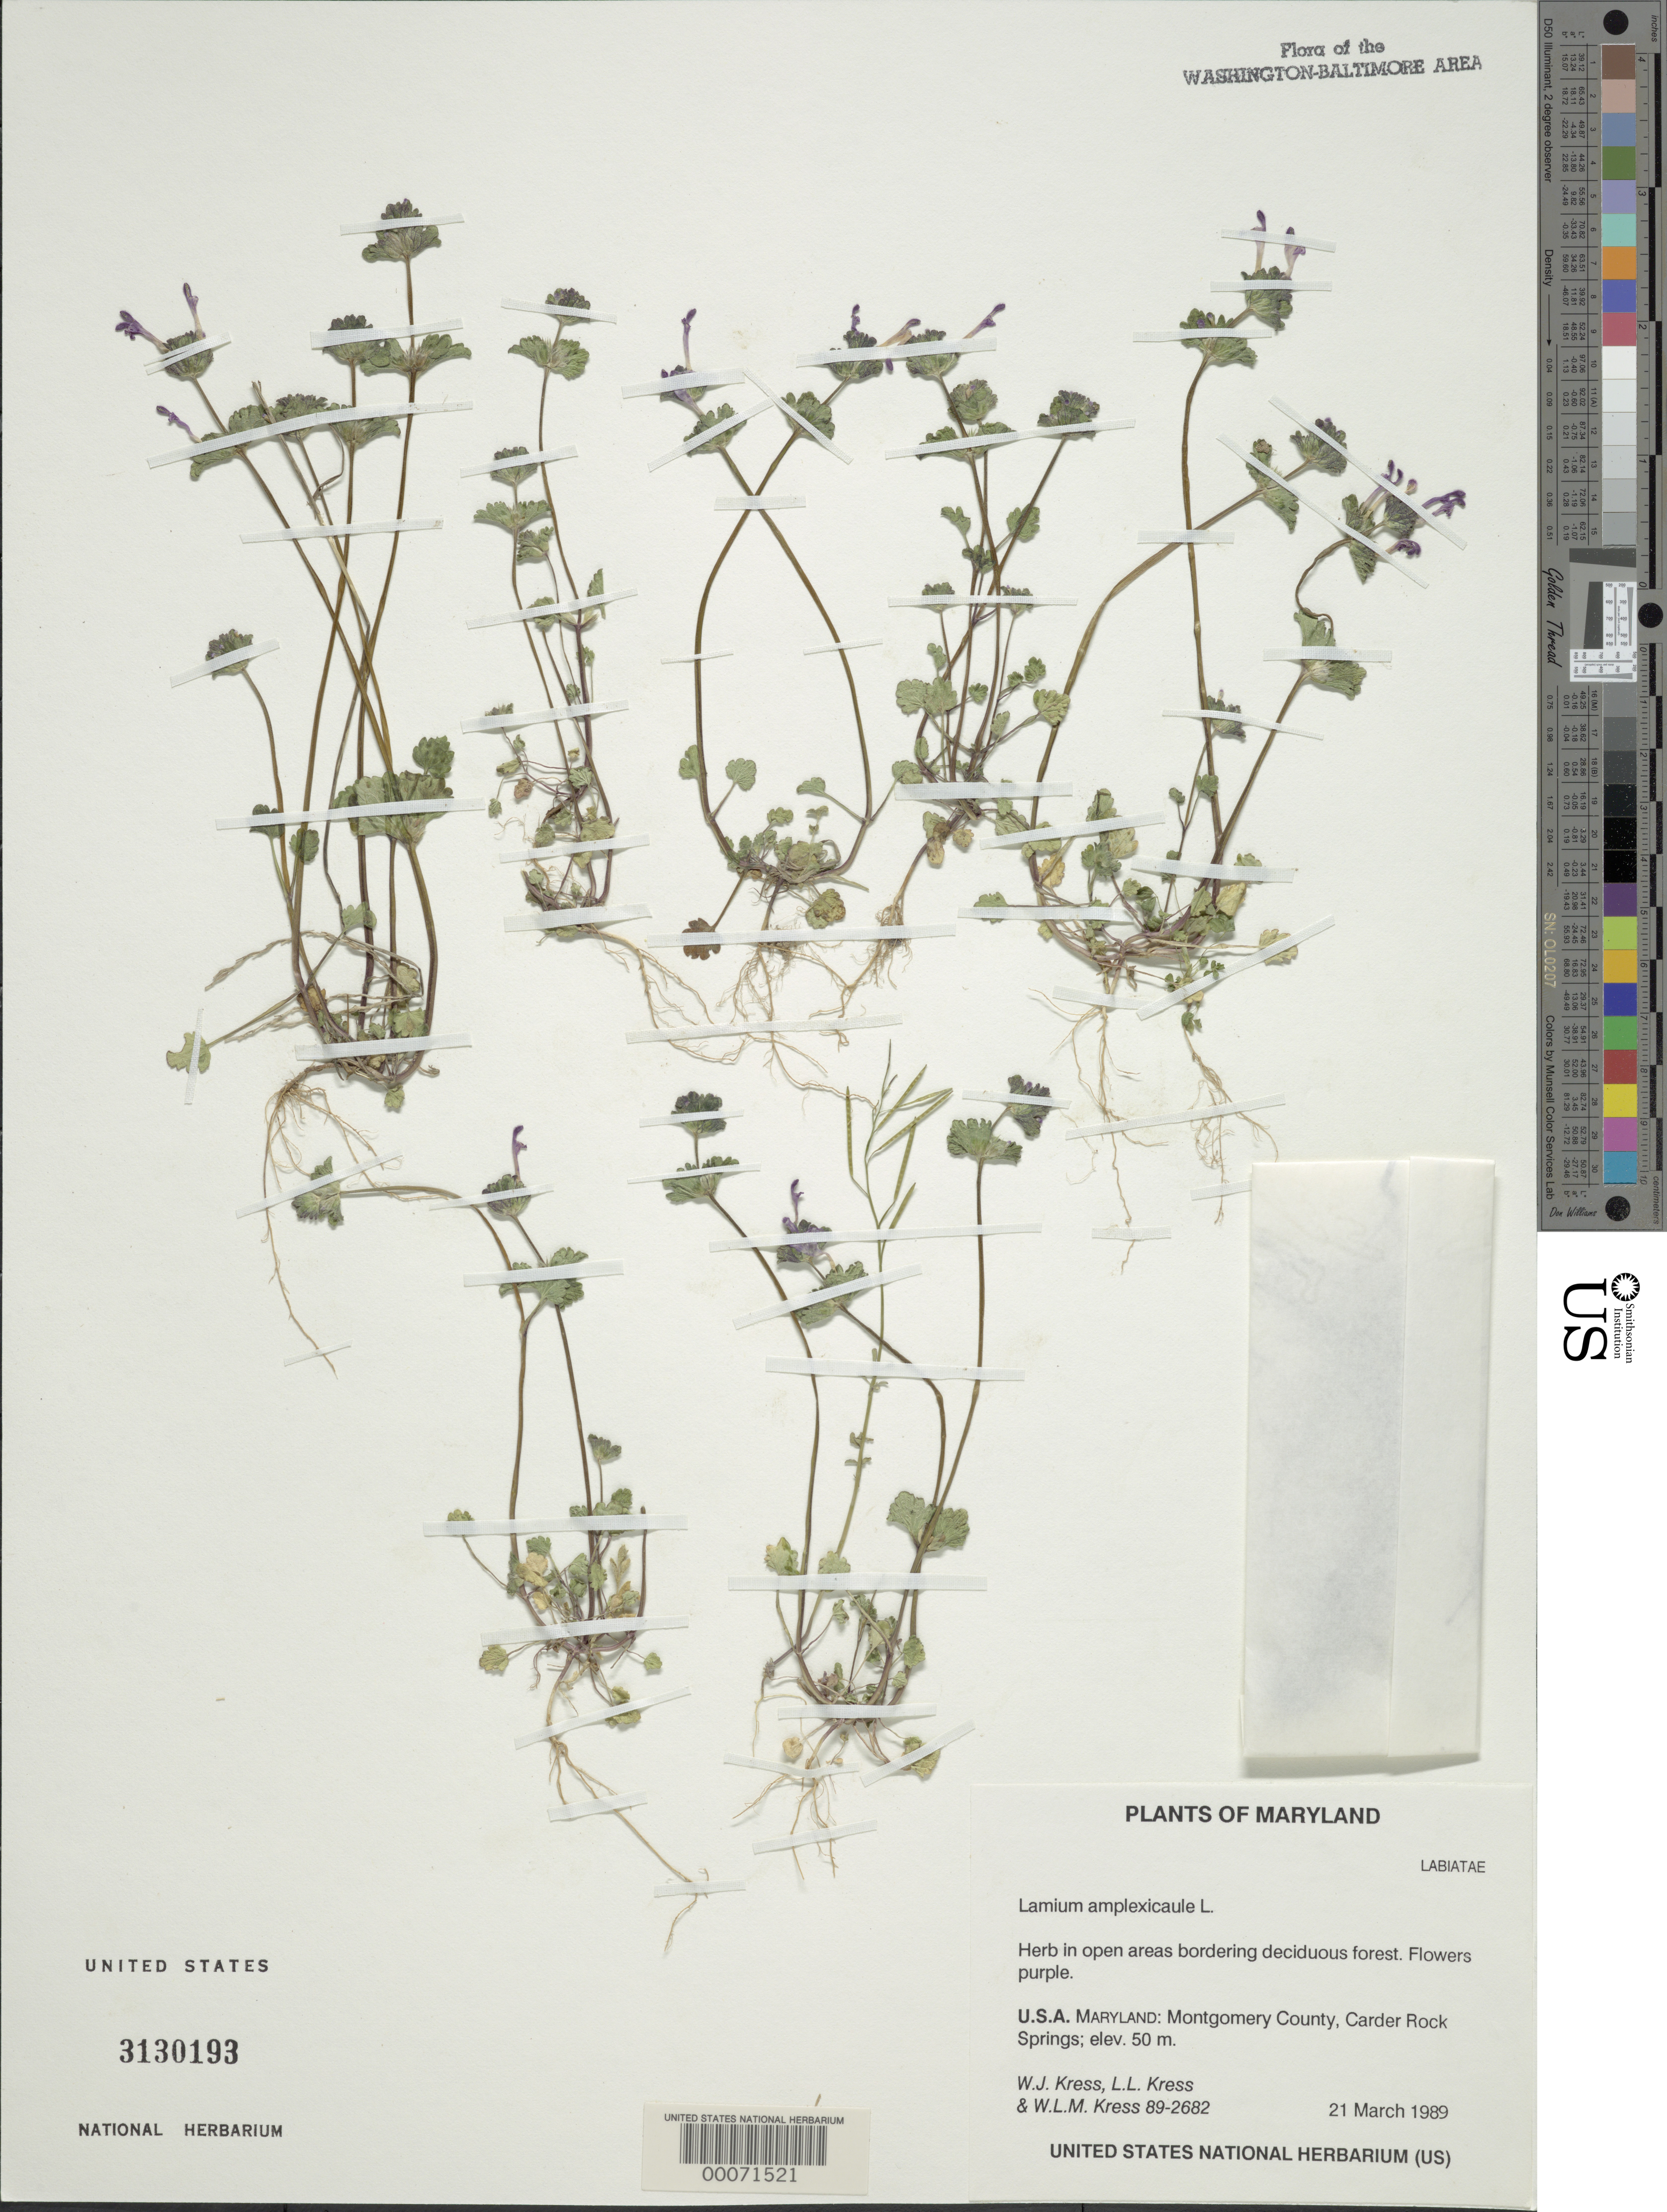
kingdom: Plantae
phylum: Tracheophyta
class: Magnoliopsida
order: Lamiales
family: Lamiaceae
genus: Lamium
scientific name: Lamium amplexicaule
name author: L.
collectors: W. J. Kress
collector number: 89-2682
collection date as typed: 21 Mar 1989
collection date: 1989-03-21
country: United States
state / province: Maryland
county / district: Montgomery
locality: Carder Rock Springs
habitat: In open areas bordering deciduous forest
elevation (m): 50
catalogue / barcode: US 3130193